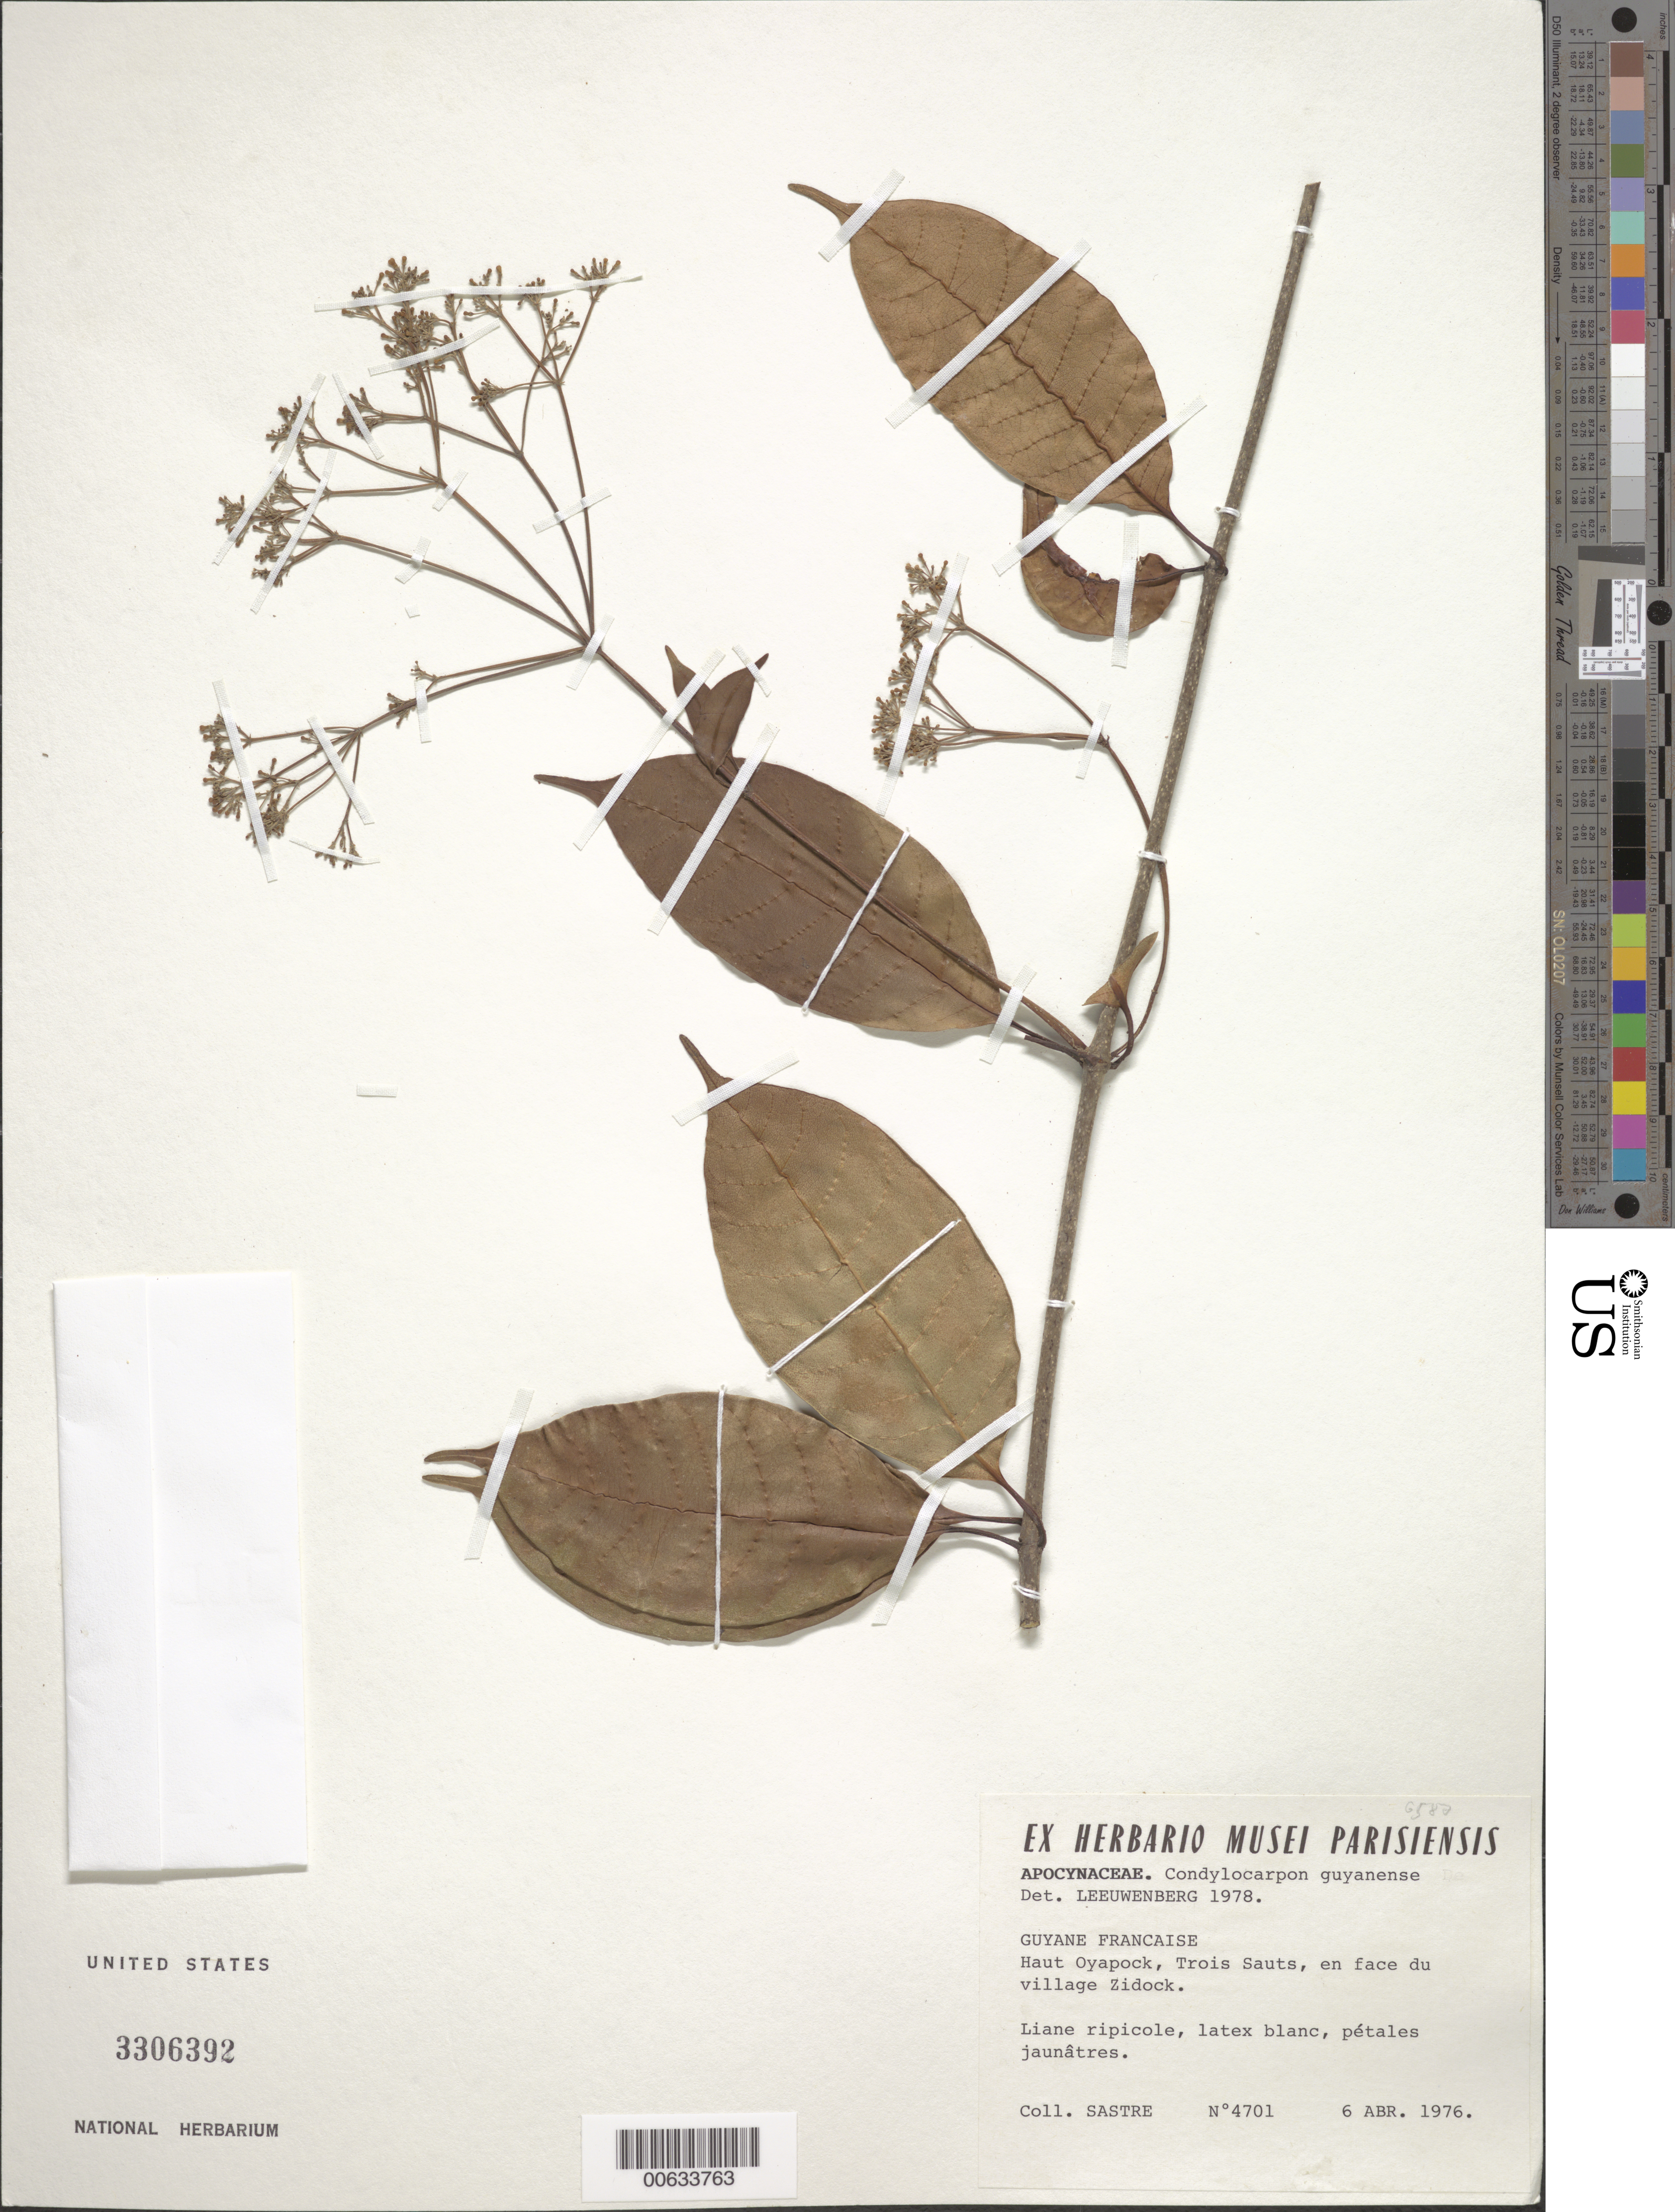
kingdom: Plantae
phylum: Tracheophyta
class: Magnoliopsida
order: Gentianales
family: Apocynaceae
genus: Condylocarpon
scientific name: Condylocarpon guyanense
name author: Desf.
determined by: Leeuwenberg, A. J. M.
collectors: C. H. L. Sastre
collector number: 4701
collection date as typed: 6-Apr-76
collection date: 1976-04-06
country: French Guiana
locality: Trois Sauts, Haut Oyapock, en face du village Zidock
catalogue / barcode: US 3306392